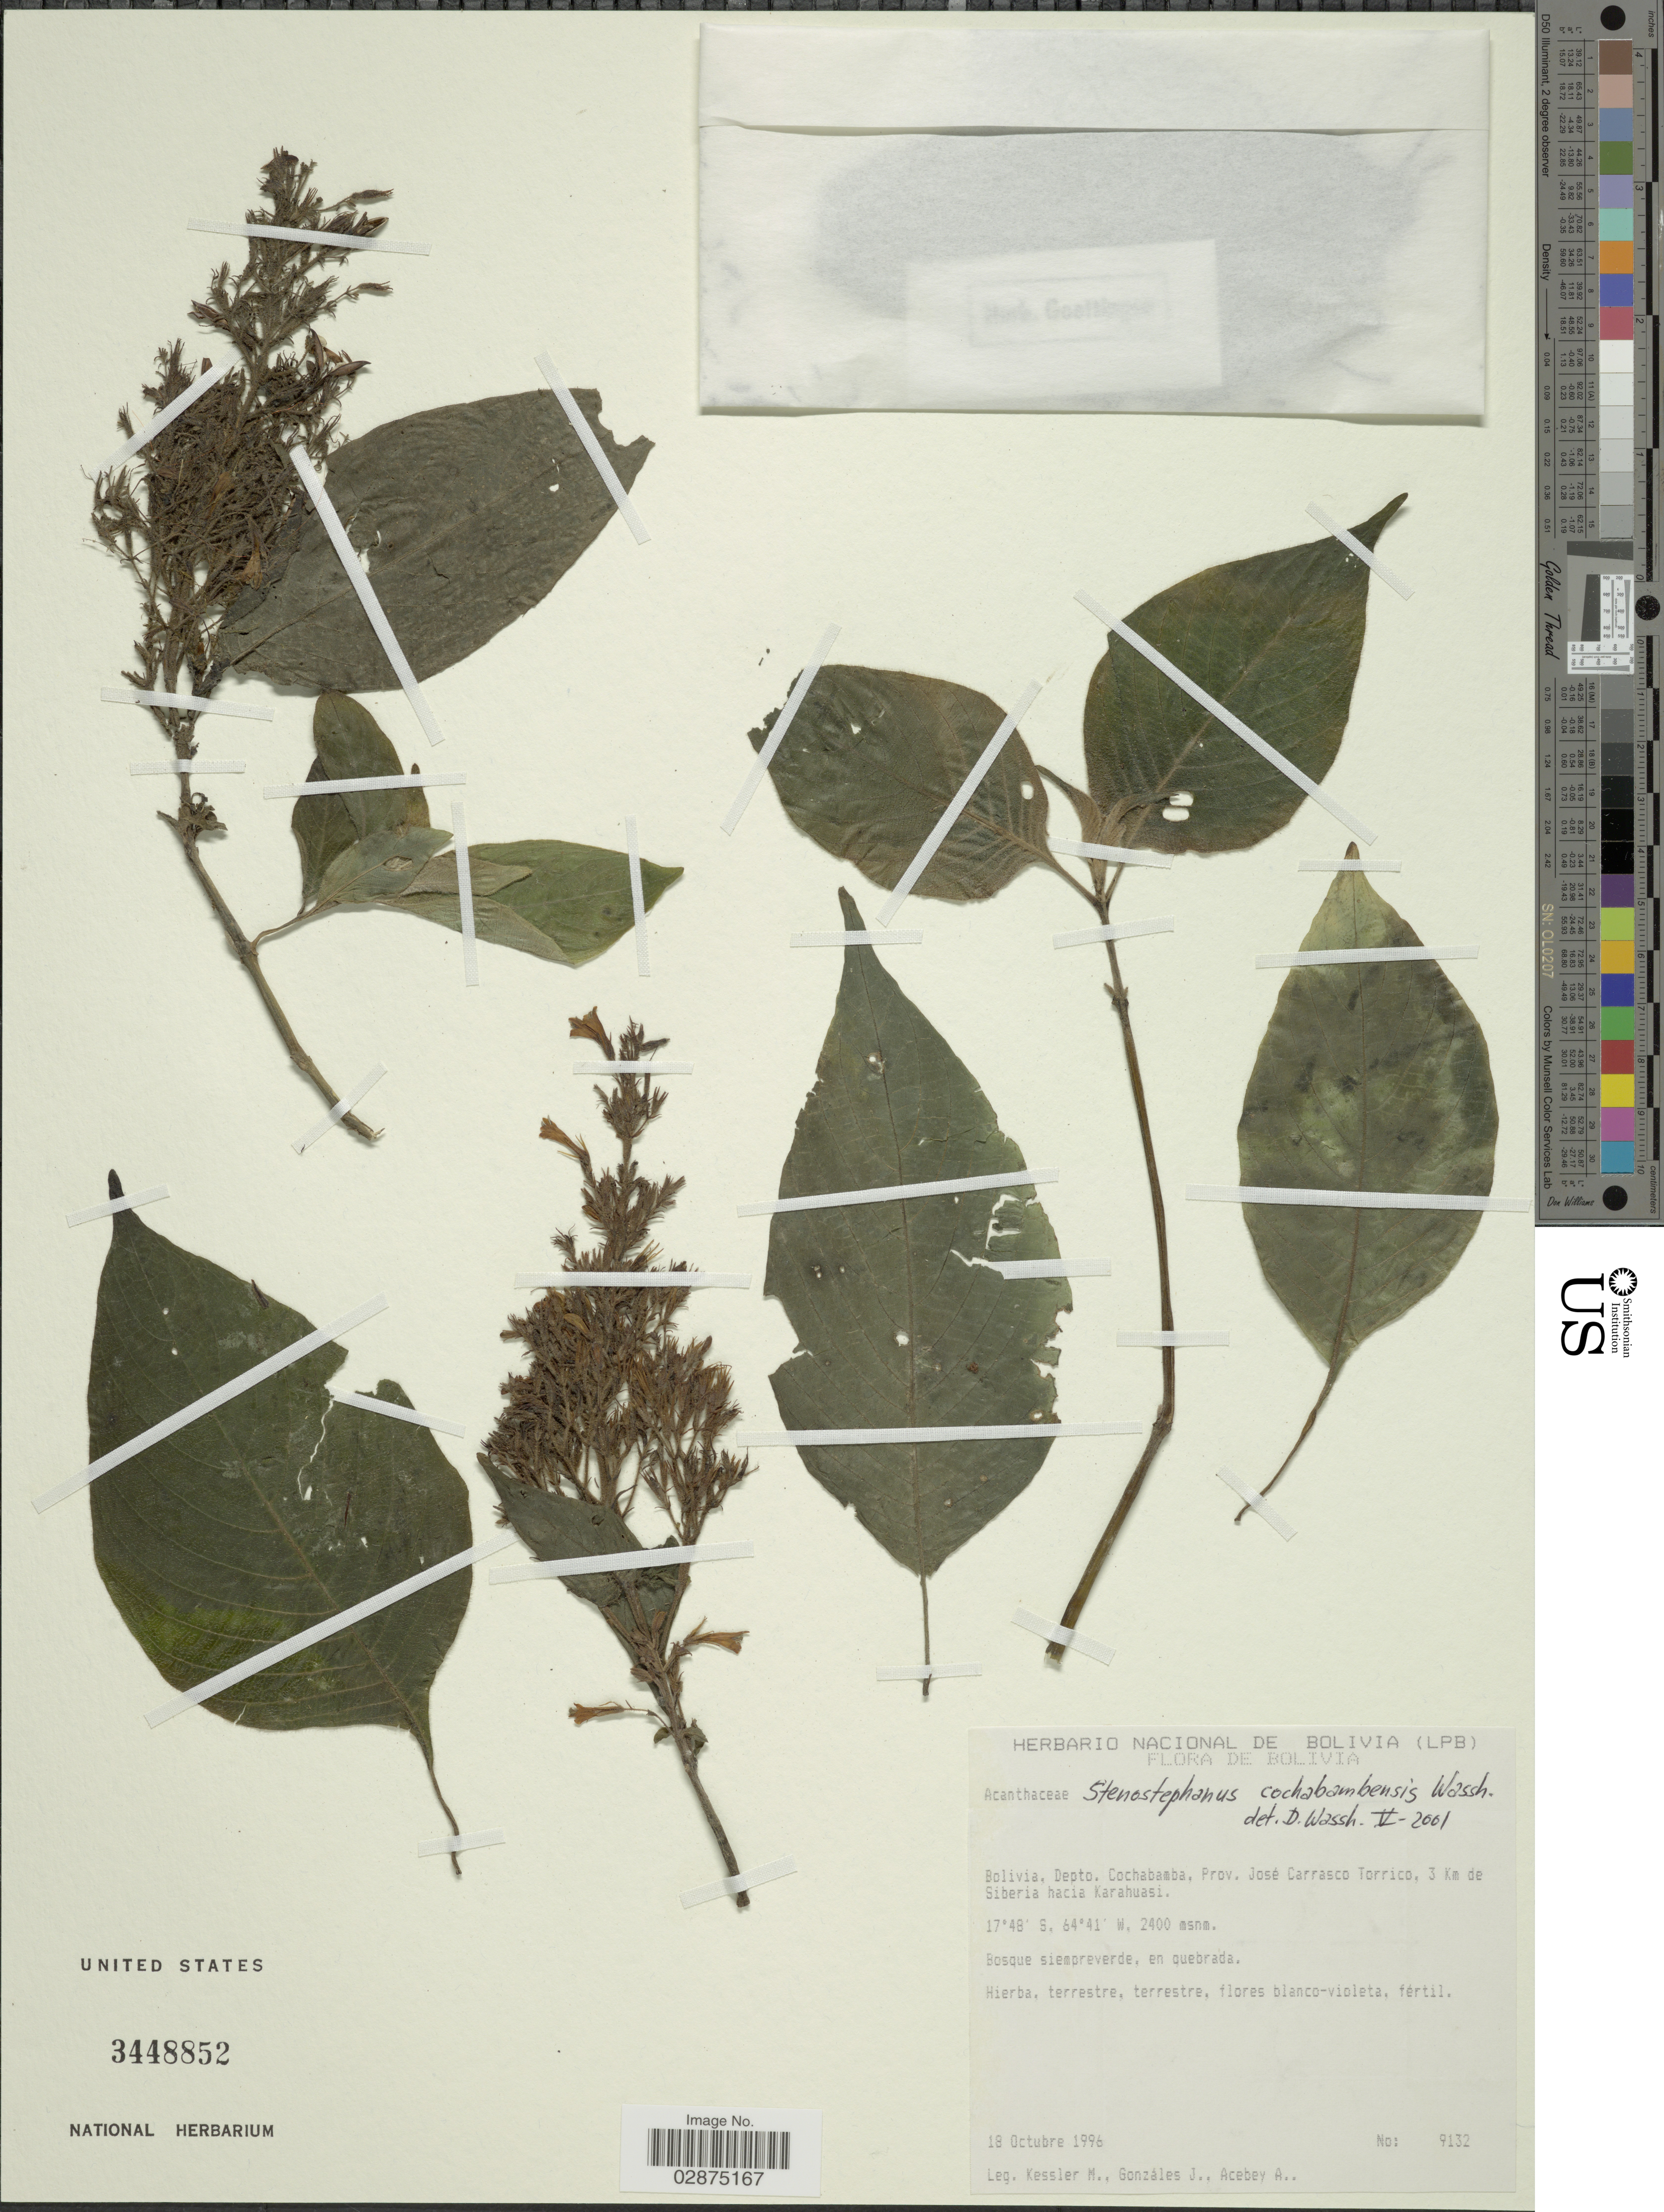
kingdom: Plantae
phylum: Tracheophyta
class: Magnoliopsida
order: Lamiales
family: Acanthaceae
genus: Stenostephanus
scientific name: Stenostephanus cochabambensis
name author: Wassh.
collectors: M. Kessler, J. Gonzales & A. Acebey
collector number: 9132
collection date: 1996-10-18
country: Bolivia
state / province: Cochabamba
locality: Depto. Cochabamba, Prov. José Carrasco Torrico, 3 Km de Siberia hacia Karahuasi.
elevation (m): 2400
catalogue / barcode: US 3448852